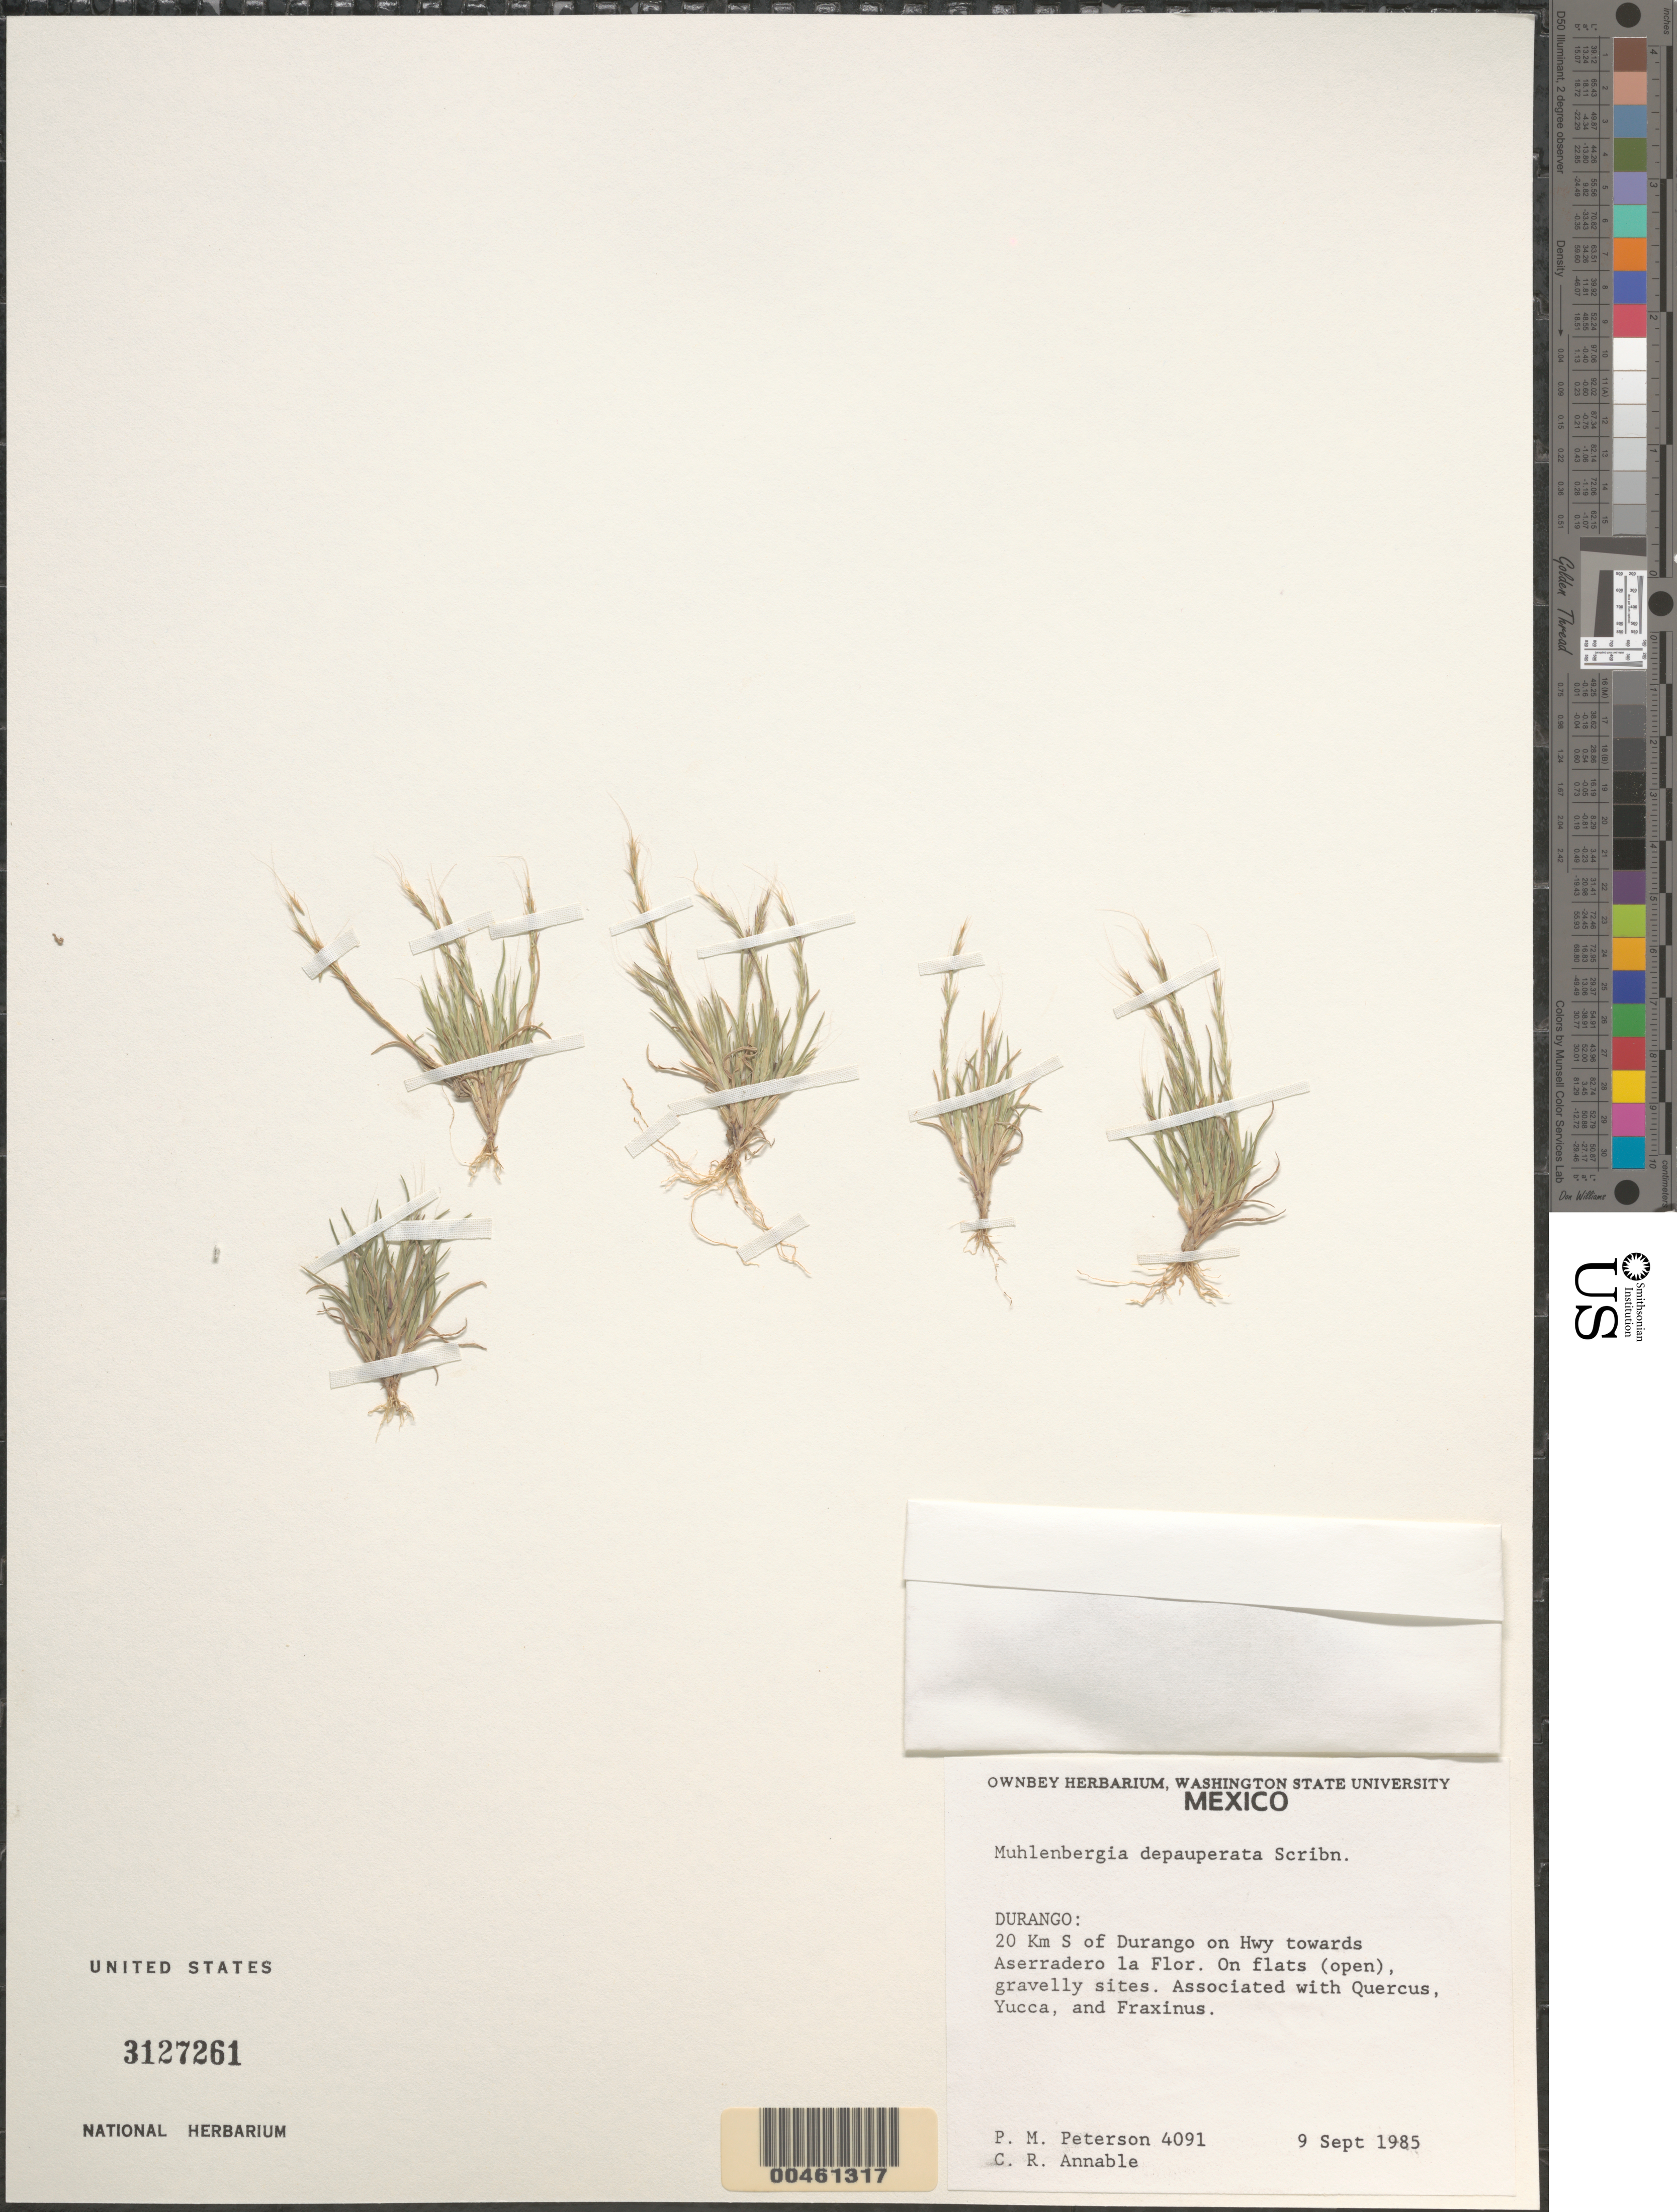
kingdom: Plantae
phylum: Tracheophyta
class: Liliopsida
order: Poales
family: Poaceae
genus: Muhlenbergia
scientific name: Muhlenbergia depauperata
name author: Scribn.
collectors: P. M. Peterson & C. R. Annable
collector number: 04091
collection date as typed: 09 Sep 1985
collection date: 1985-09-09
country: Mexico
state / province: Durango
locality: Sierra Madre Occidental, 20 km south of Durango on Hwy JLC towards Aserradero la Flor.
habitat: On flats of open gravelly sites, near slopes beneath Acacia above canyon associated with Quercus, Yucca and Fraxinus.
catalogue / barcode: US 3127261